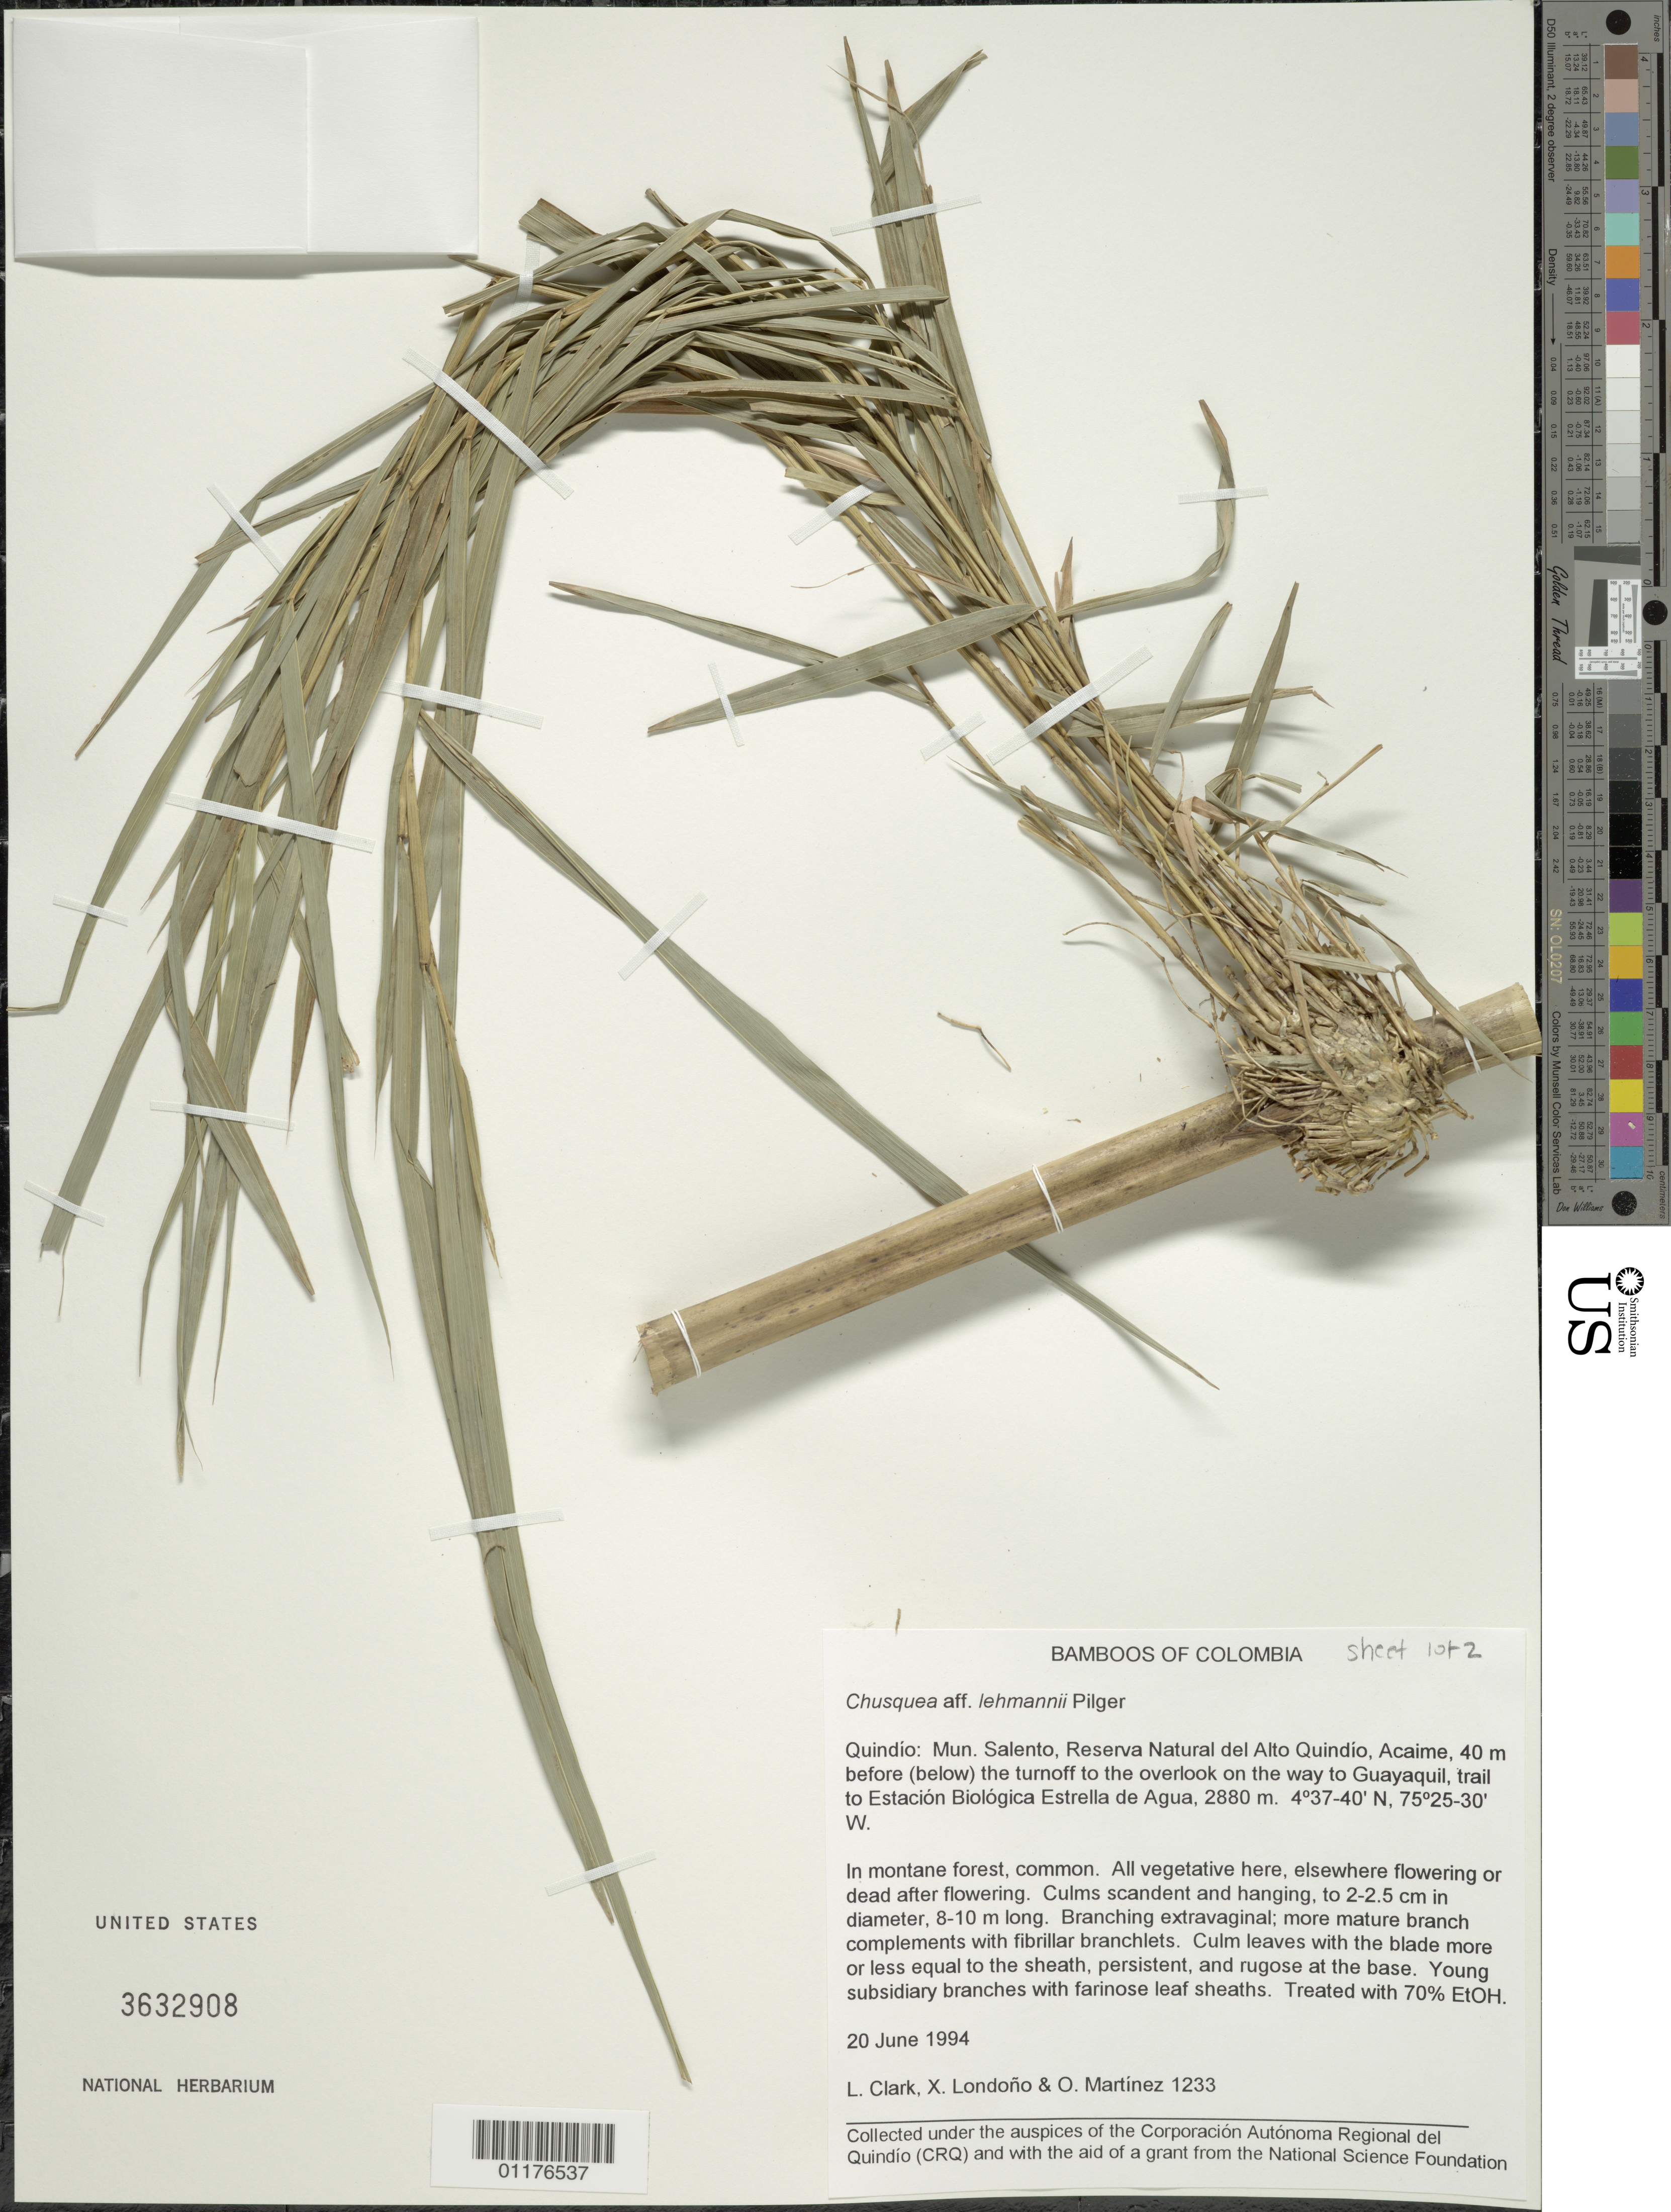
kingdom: Plantae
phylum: Tracheophyta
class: Liliopsida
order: Poales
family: Poaceae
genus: Chusquea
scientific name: Chusquea lehmannii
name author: Pilg.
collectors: L. G. Clark, X. Londoño & O. Martinez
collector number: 1233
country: Colombia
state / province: Quindío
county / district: Salento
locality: Reserva Natural del Alto Quindio. Acaime, near the turnoff to the overlook on the way to Guayaquil, trail to the Estacion Biologica Estrella de Agua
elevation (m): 2880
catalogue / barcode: US 3632908